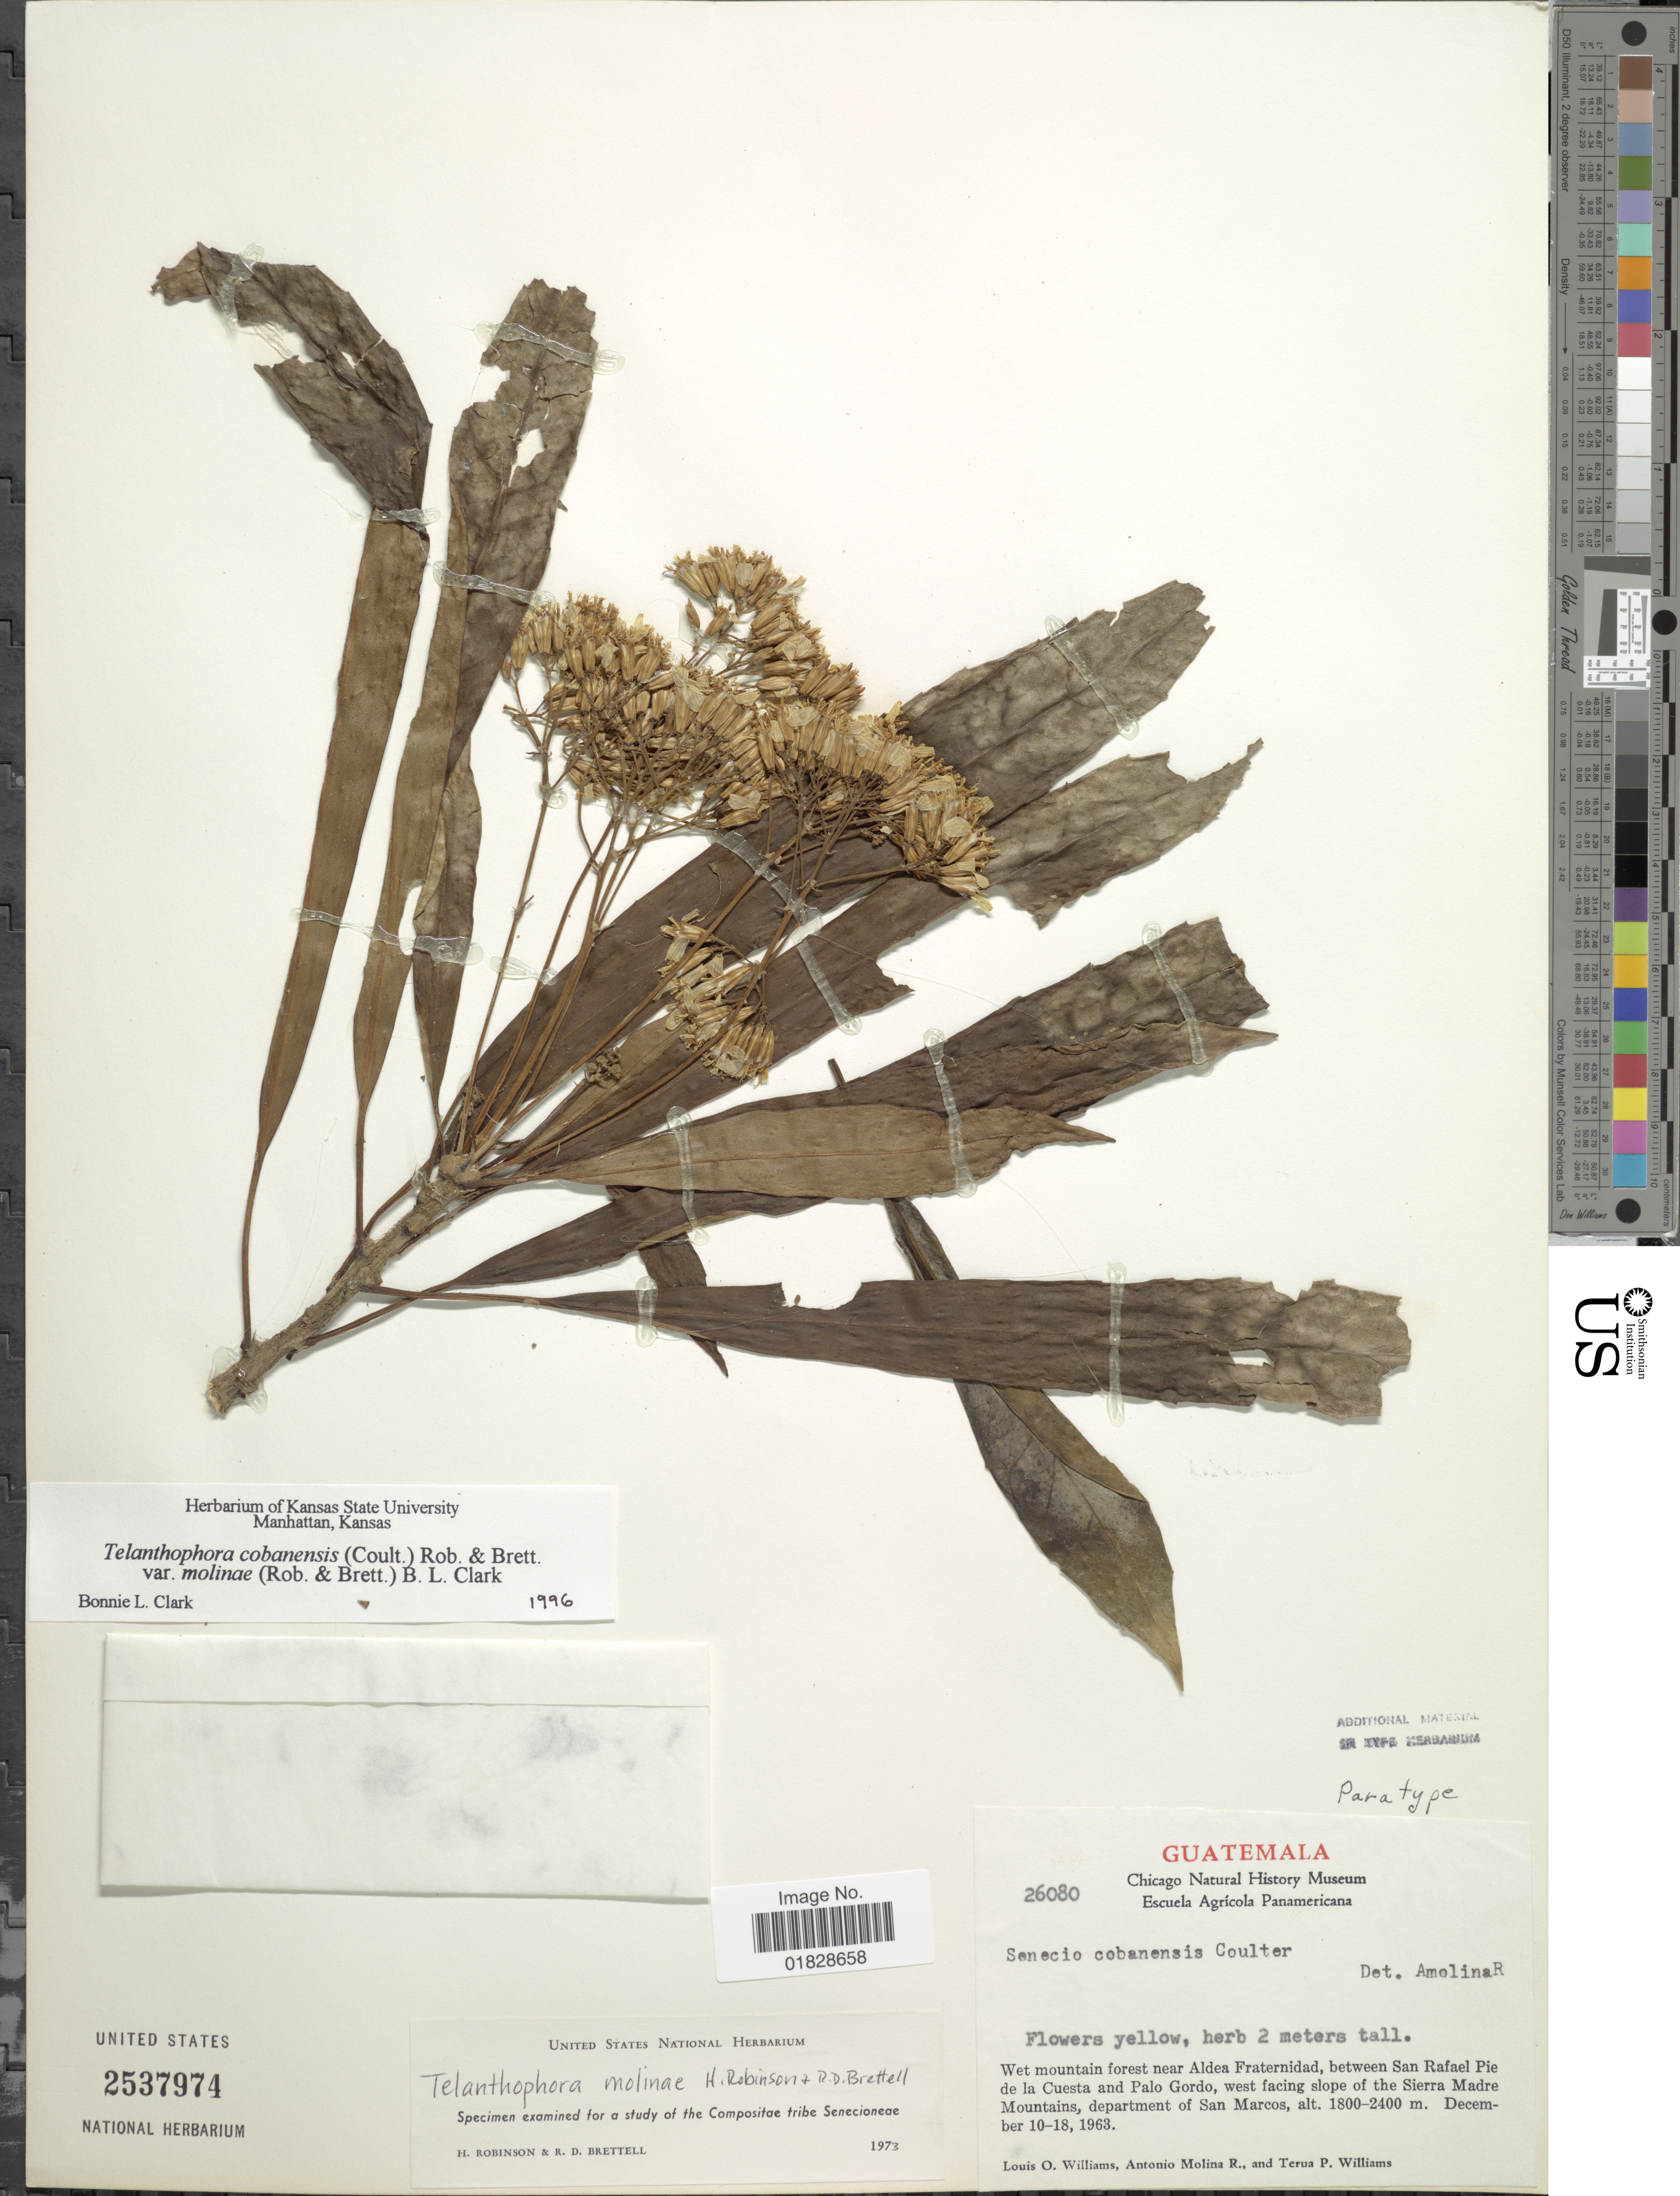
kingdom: Plantae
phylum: Tracheophyta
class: Magnoliopsida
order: Asterales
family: Asteraceae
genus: Telanthophora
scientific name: Telanthophora cobanensis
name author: (J.M. Coult.) H. Rob. & Brettell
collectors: L. O. Williams, A. Molina R. & T. P. Williams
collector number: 26080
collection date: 1963-12-10/1963-12-18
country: Guatemala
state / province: San Marcos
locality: Wet mountain forest near Aldea Fraternidad, between San Rafael Pie de la Cuesta and Palo Gordo, west facing slope of the Sierra Madre Mountains, department of San Marcos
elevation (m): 1800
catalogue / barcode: US 2537974